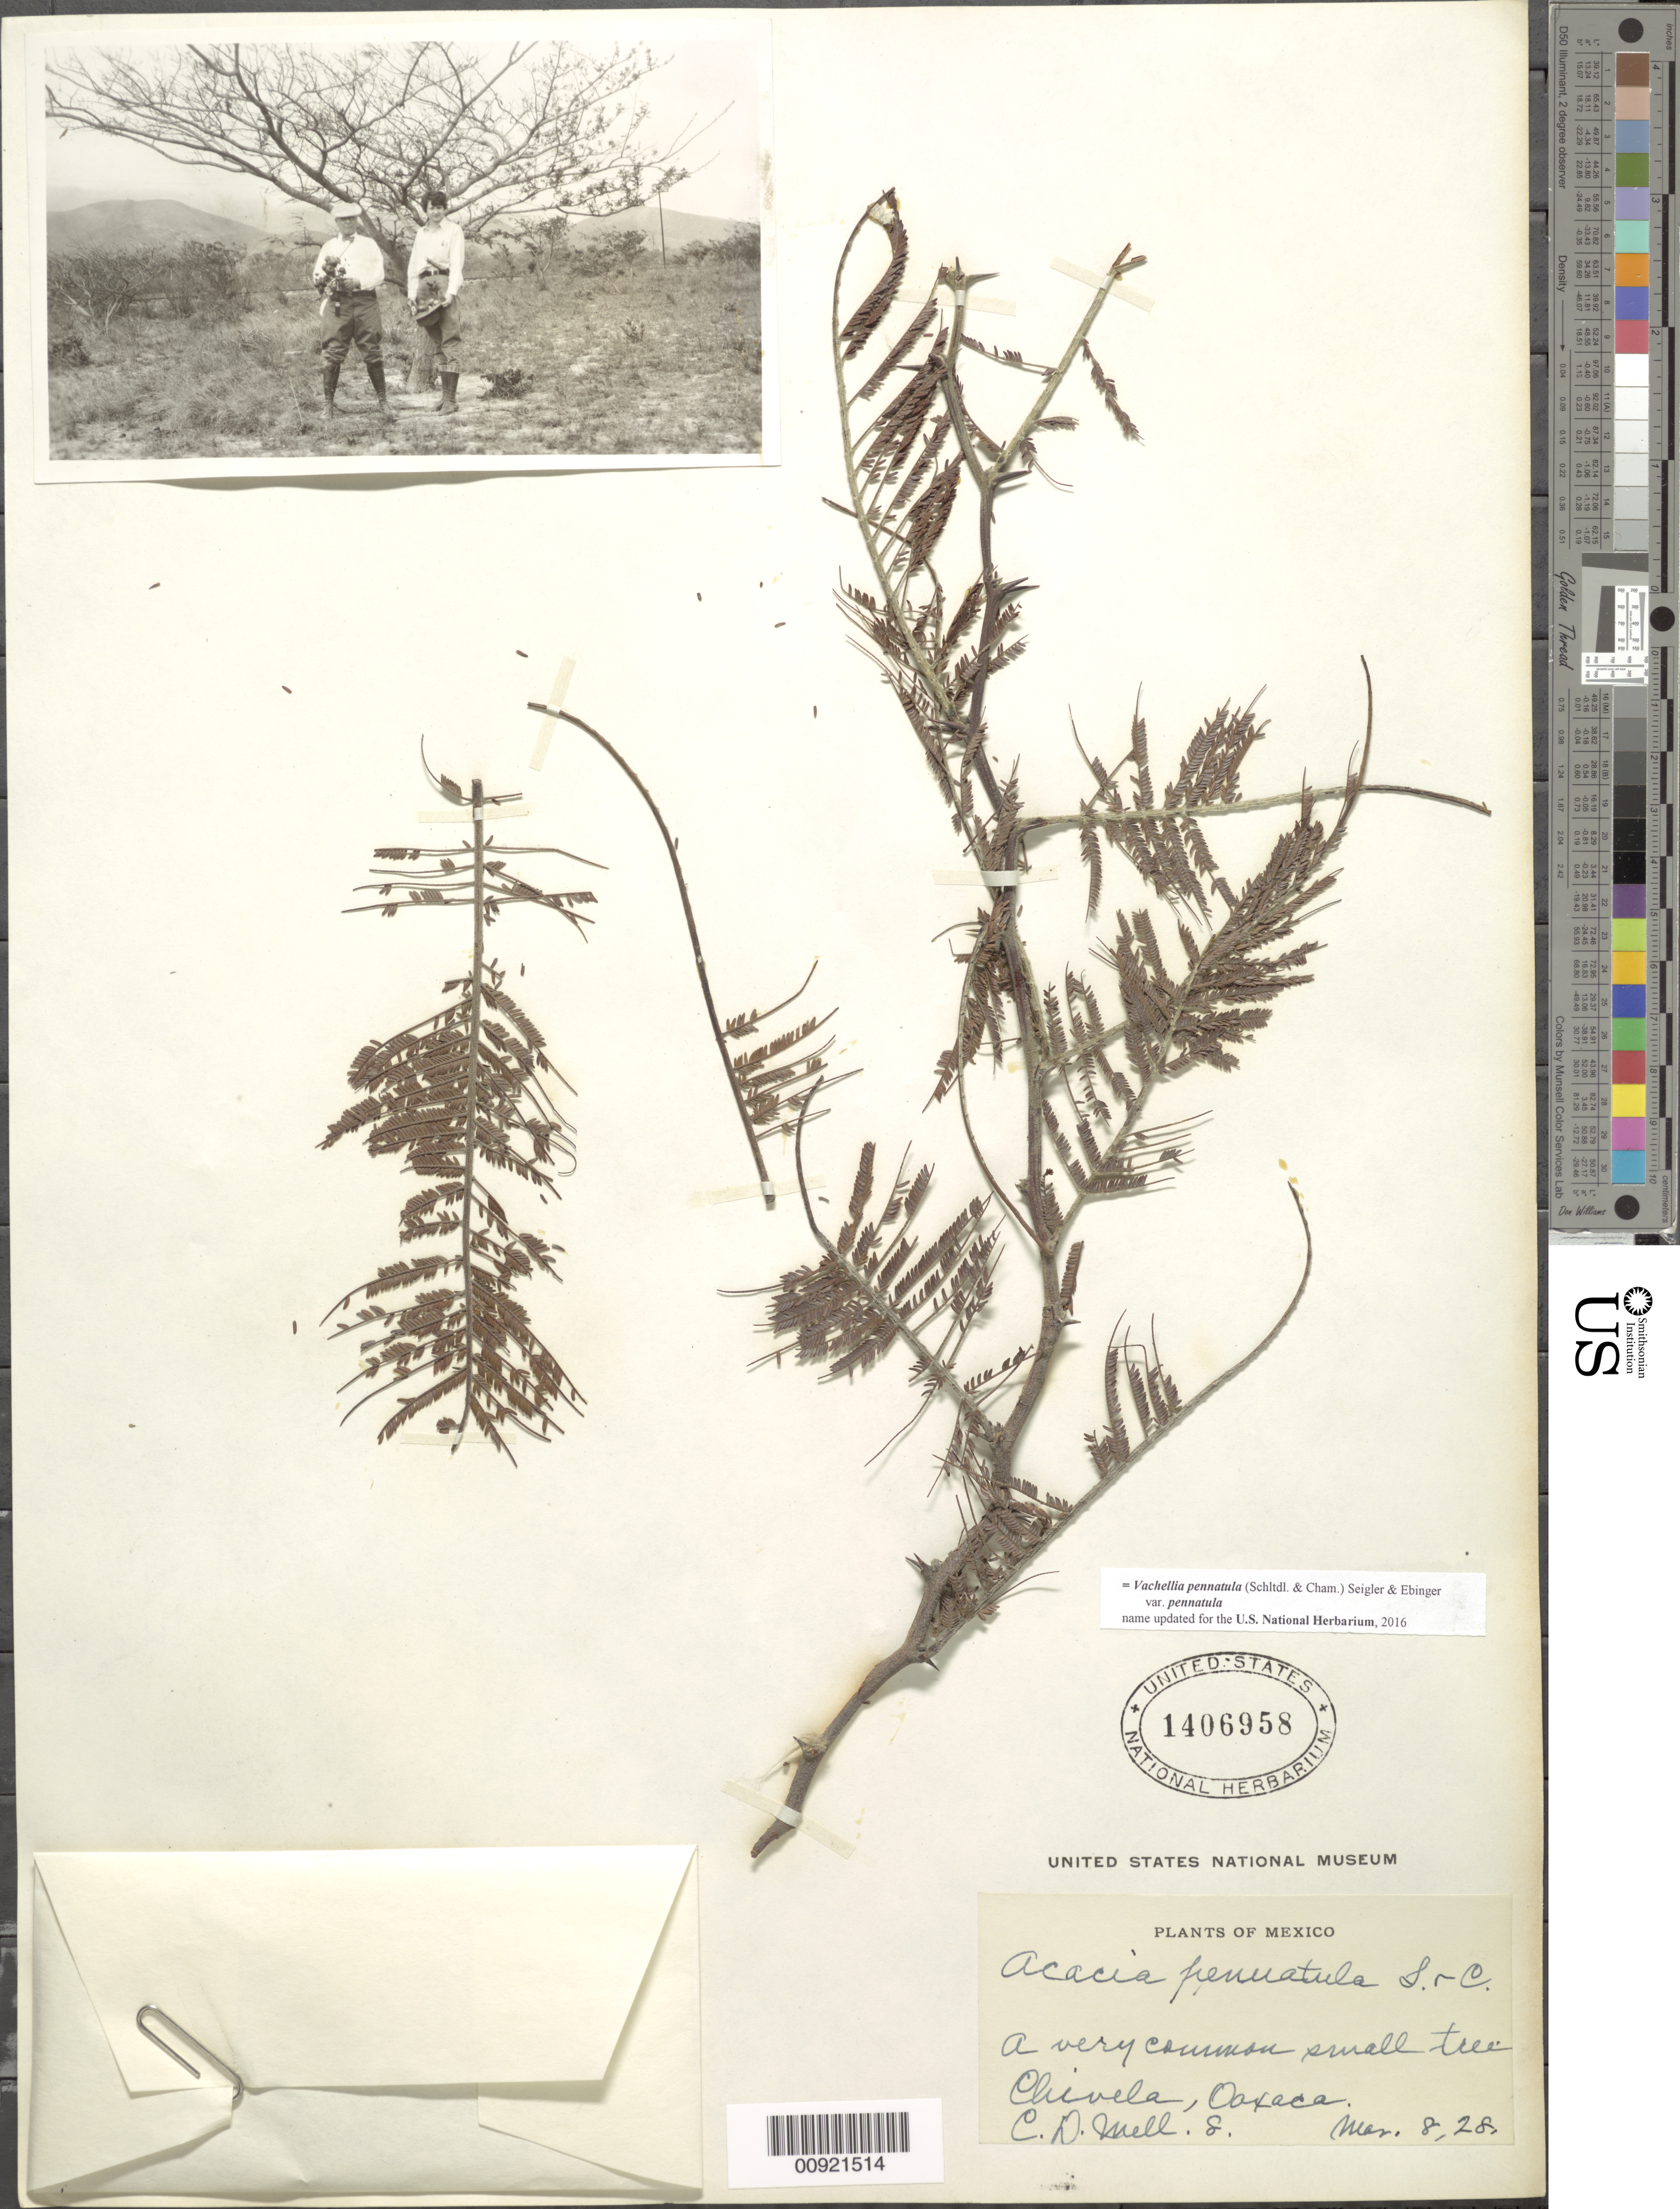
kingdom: Plantae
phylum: Tracheophyta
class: Magnoliopsida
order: Fabales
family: Fabaceae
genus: Vachellia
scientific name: Vachellia pennatula var. pennatula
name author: (Schltdl. & Cham.) Seigler & Ebinger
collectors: C. D. Mell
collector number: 8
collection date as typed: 08 Mar 1928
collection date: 1928-03-08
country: Mexico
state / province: Oaxaca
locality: Chivela, Oaxaca.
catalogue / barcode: US 1406958